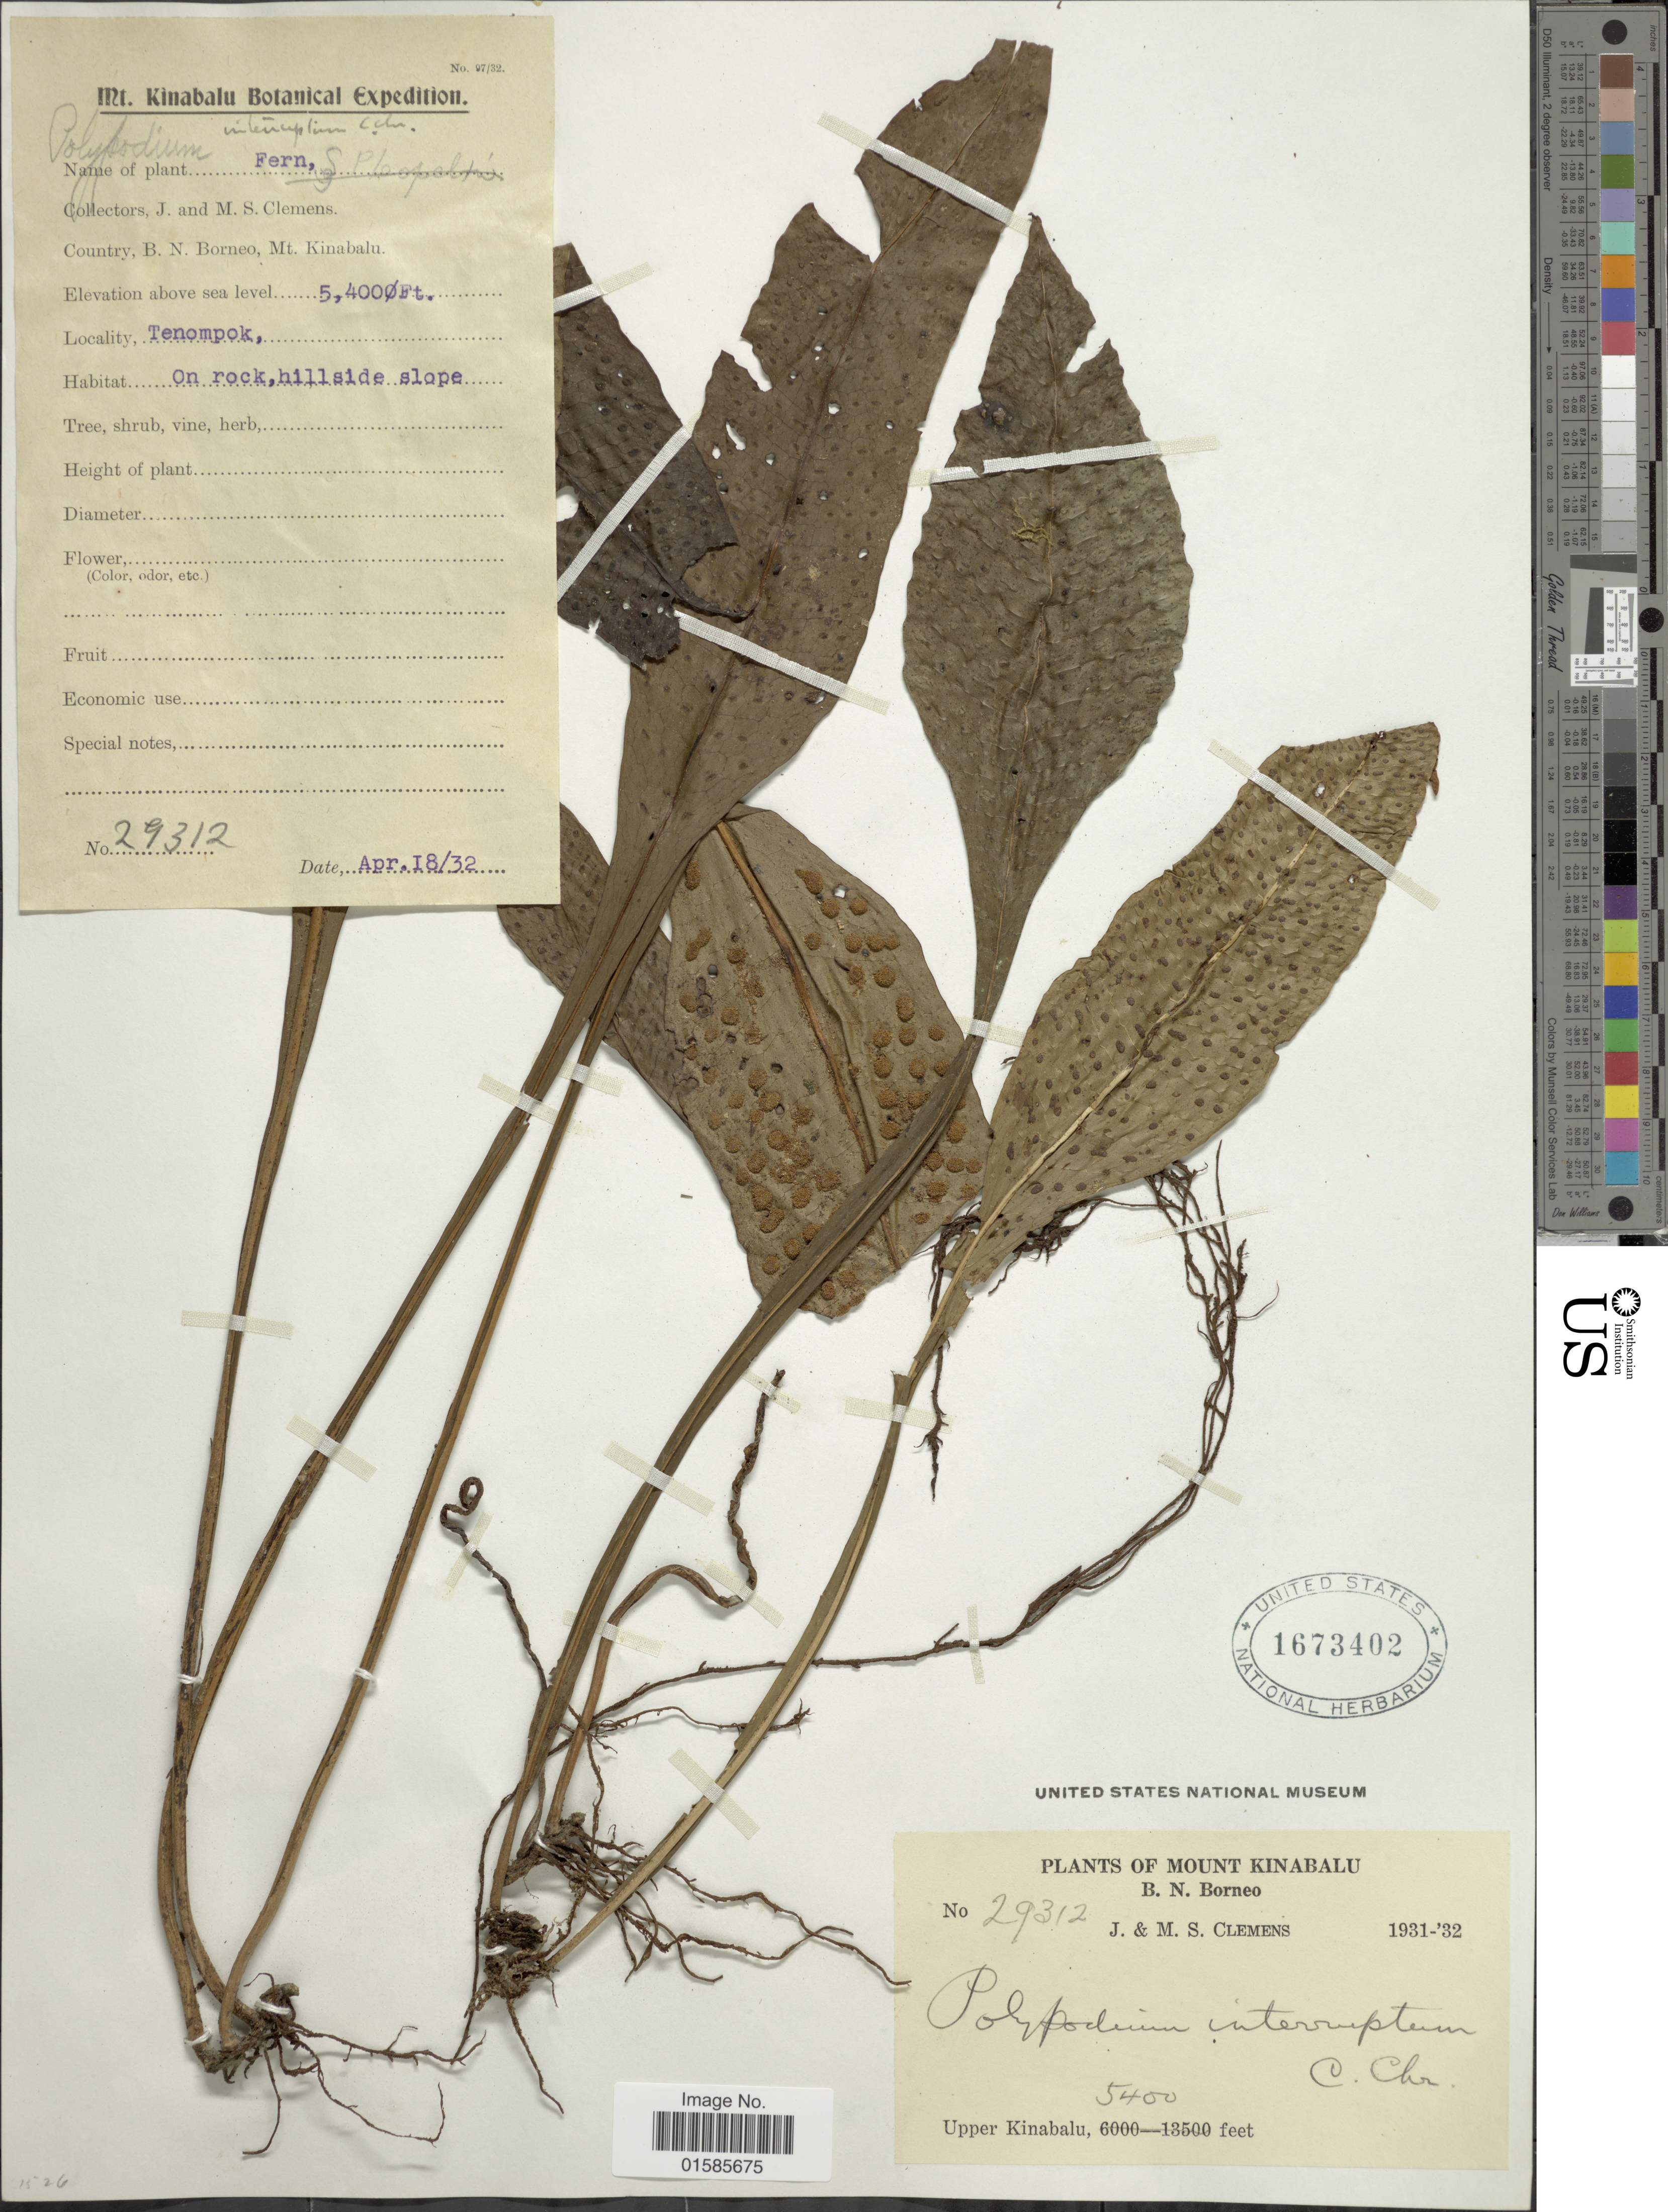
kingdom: Plantae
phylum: Tracheophyta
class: Polypodiopsida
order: Polypodiales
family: Polypodiaceae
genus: Leptochilus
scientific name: Leptochilus macrophyllus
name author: (Blume) Noot.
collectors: J. Clemens & M. S. Clemens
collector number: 29312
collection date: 1932-04-18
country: Malaysia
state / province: Sabah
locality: Mount Kinabalu, B.N. Borneo, Upper Kinabalu, Tenompok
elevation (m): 1646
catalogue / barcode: US 1673402